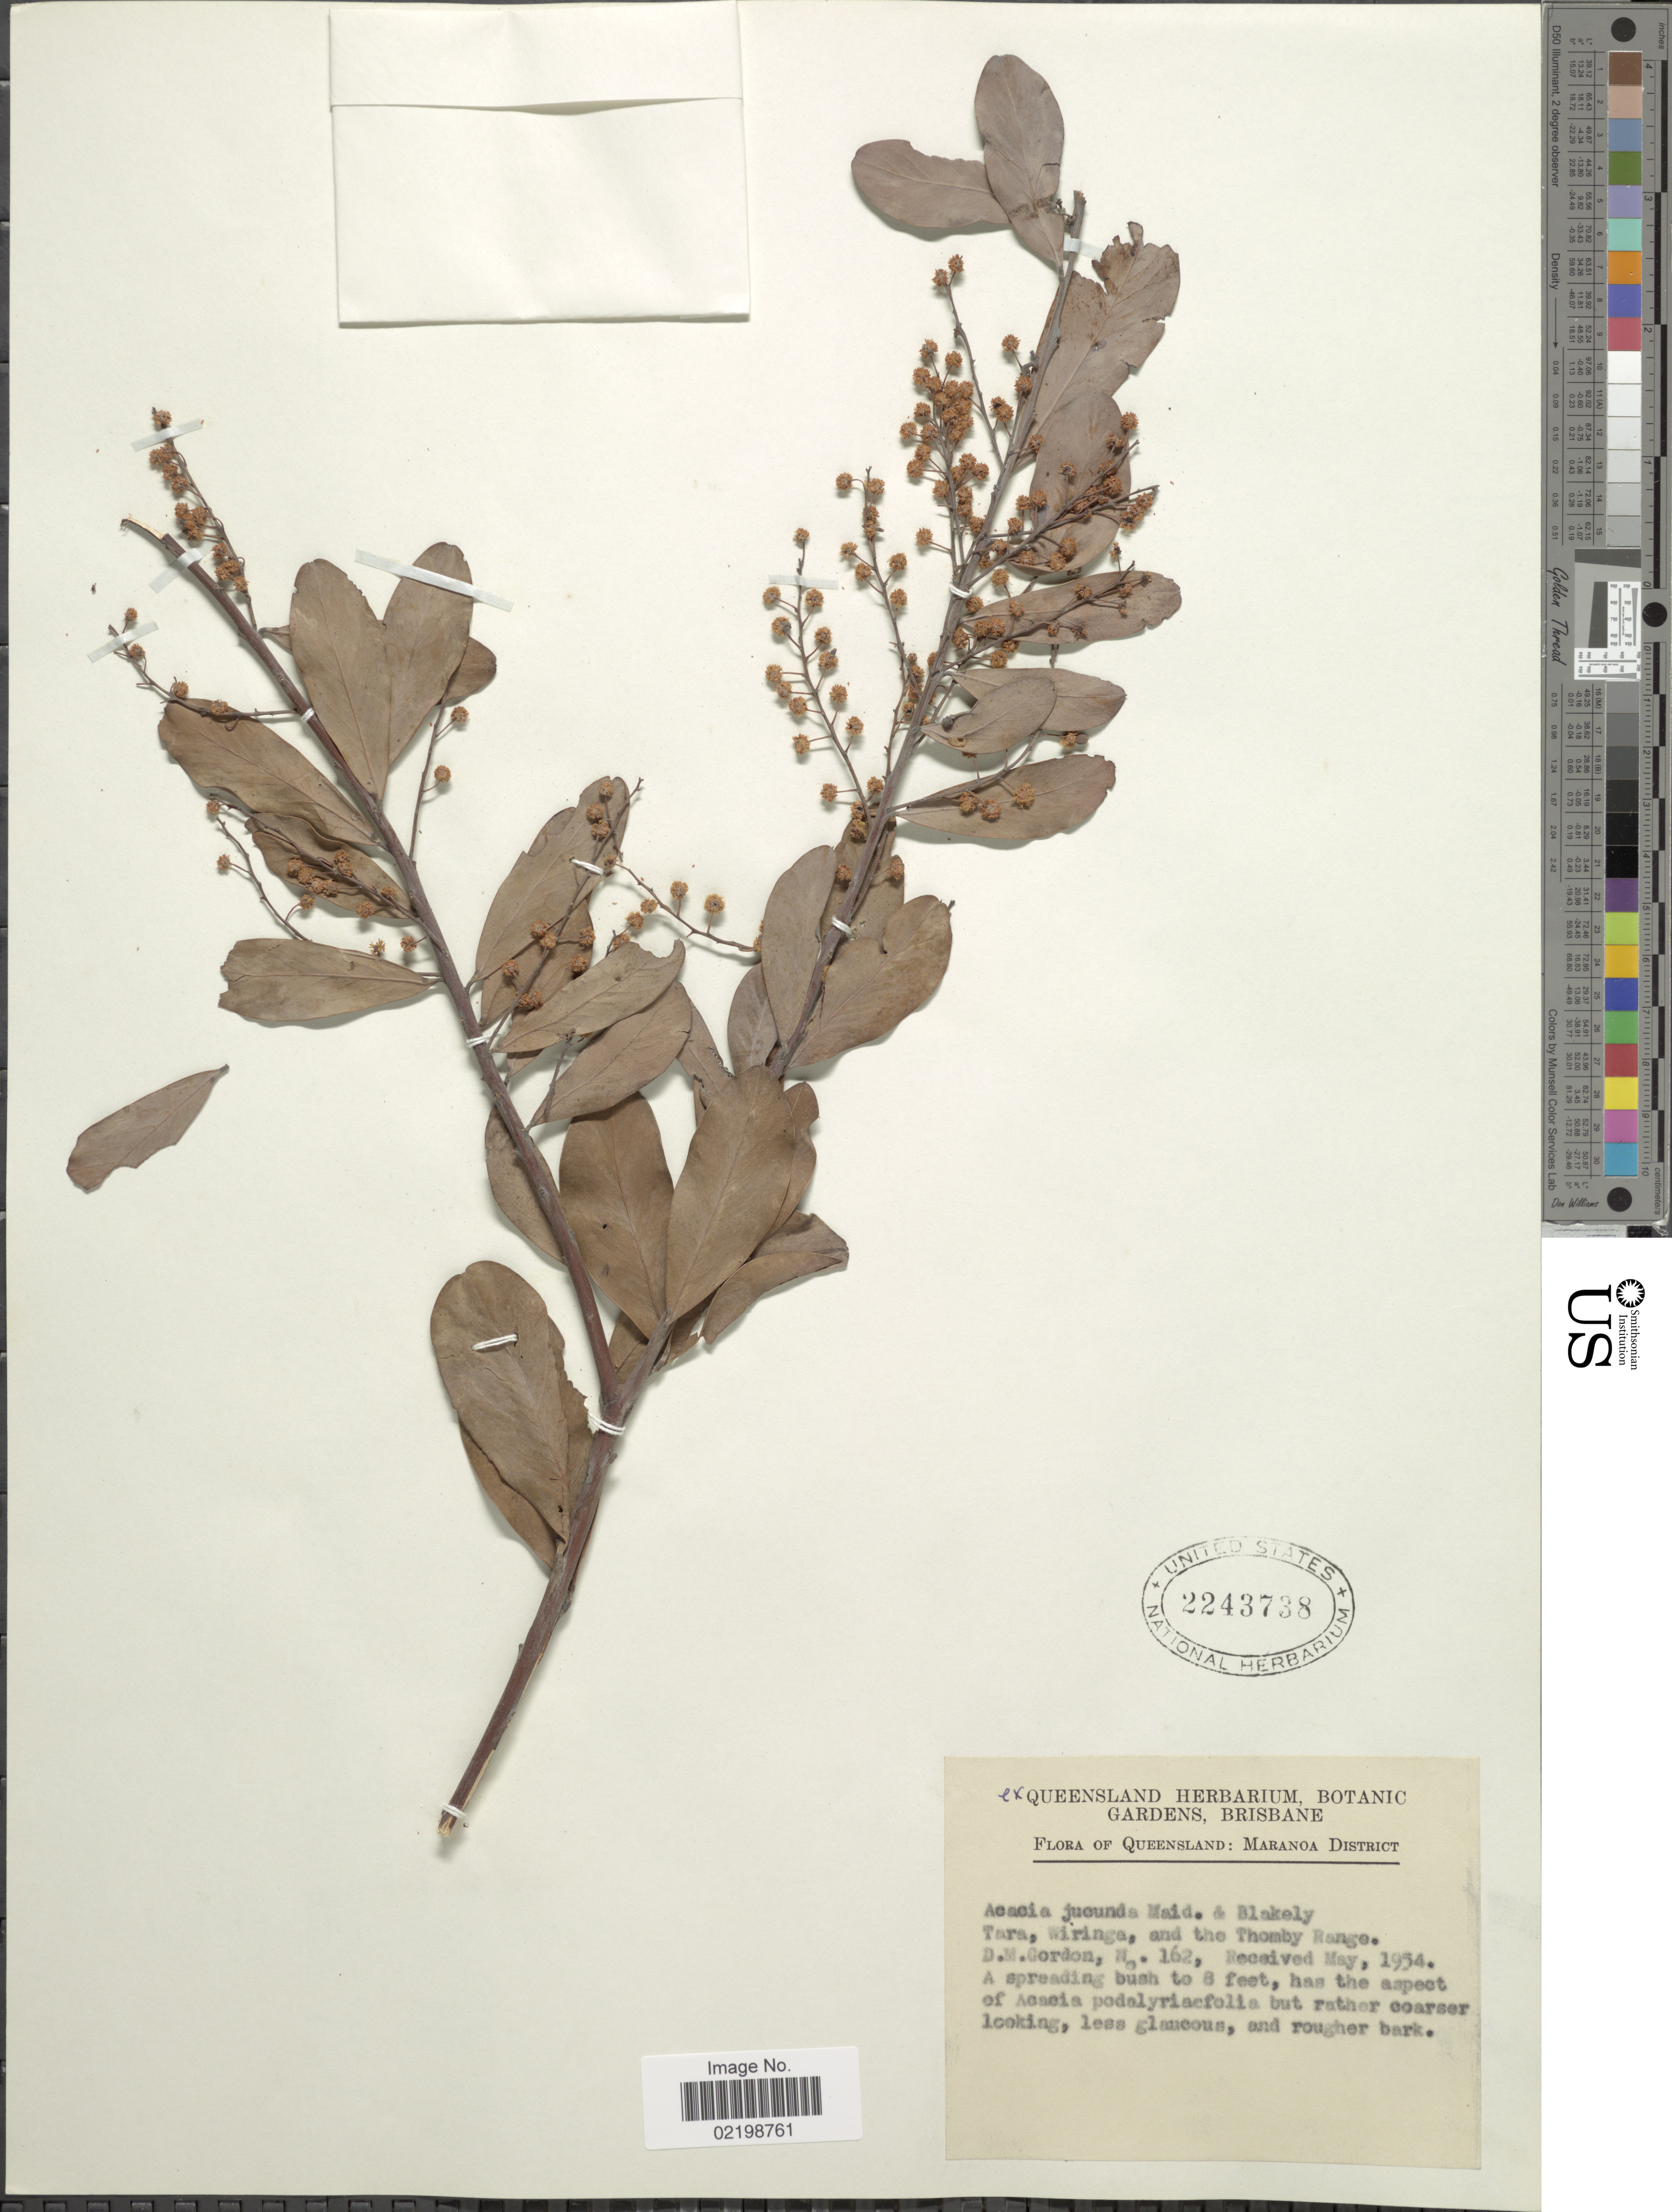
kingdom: Plantae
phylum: Tracheophyta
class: Magnoliopsida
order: Fabales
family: Fabaceae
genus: Acacia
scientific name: Acacia jucunda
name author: Maiden & Blakeley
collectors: D. Gordon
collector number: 162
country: Australia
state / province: Queensland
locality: Maranoa District. Tara, wiringa, and the Thomby Range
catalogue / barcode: US 2243738